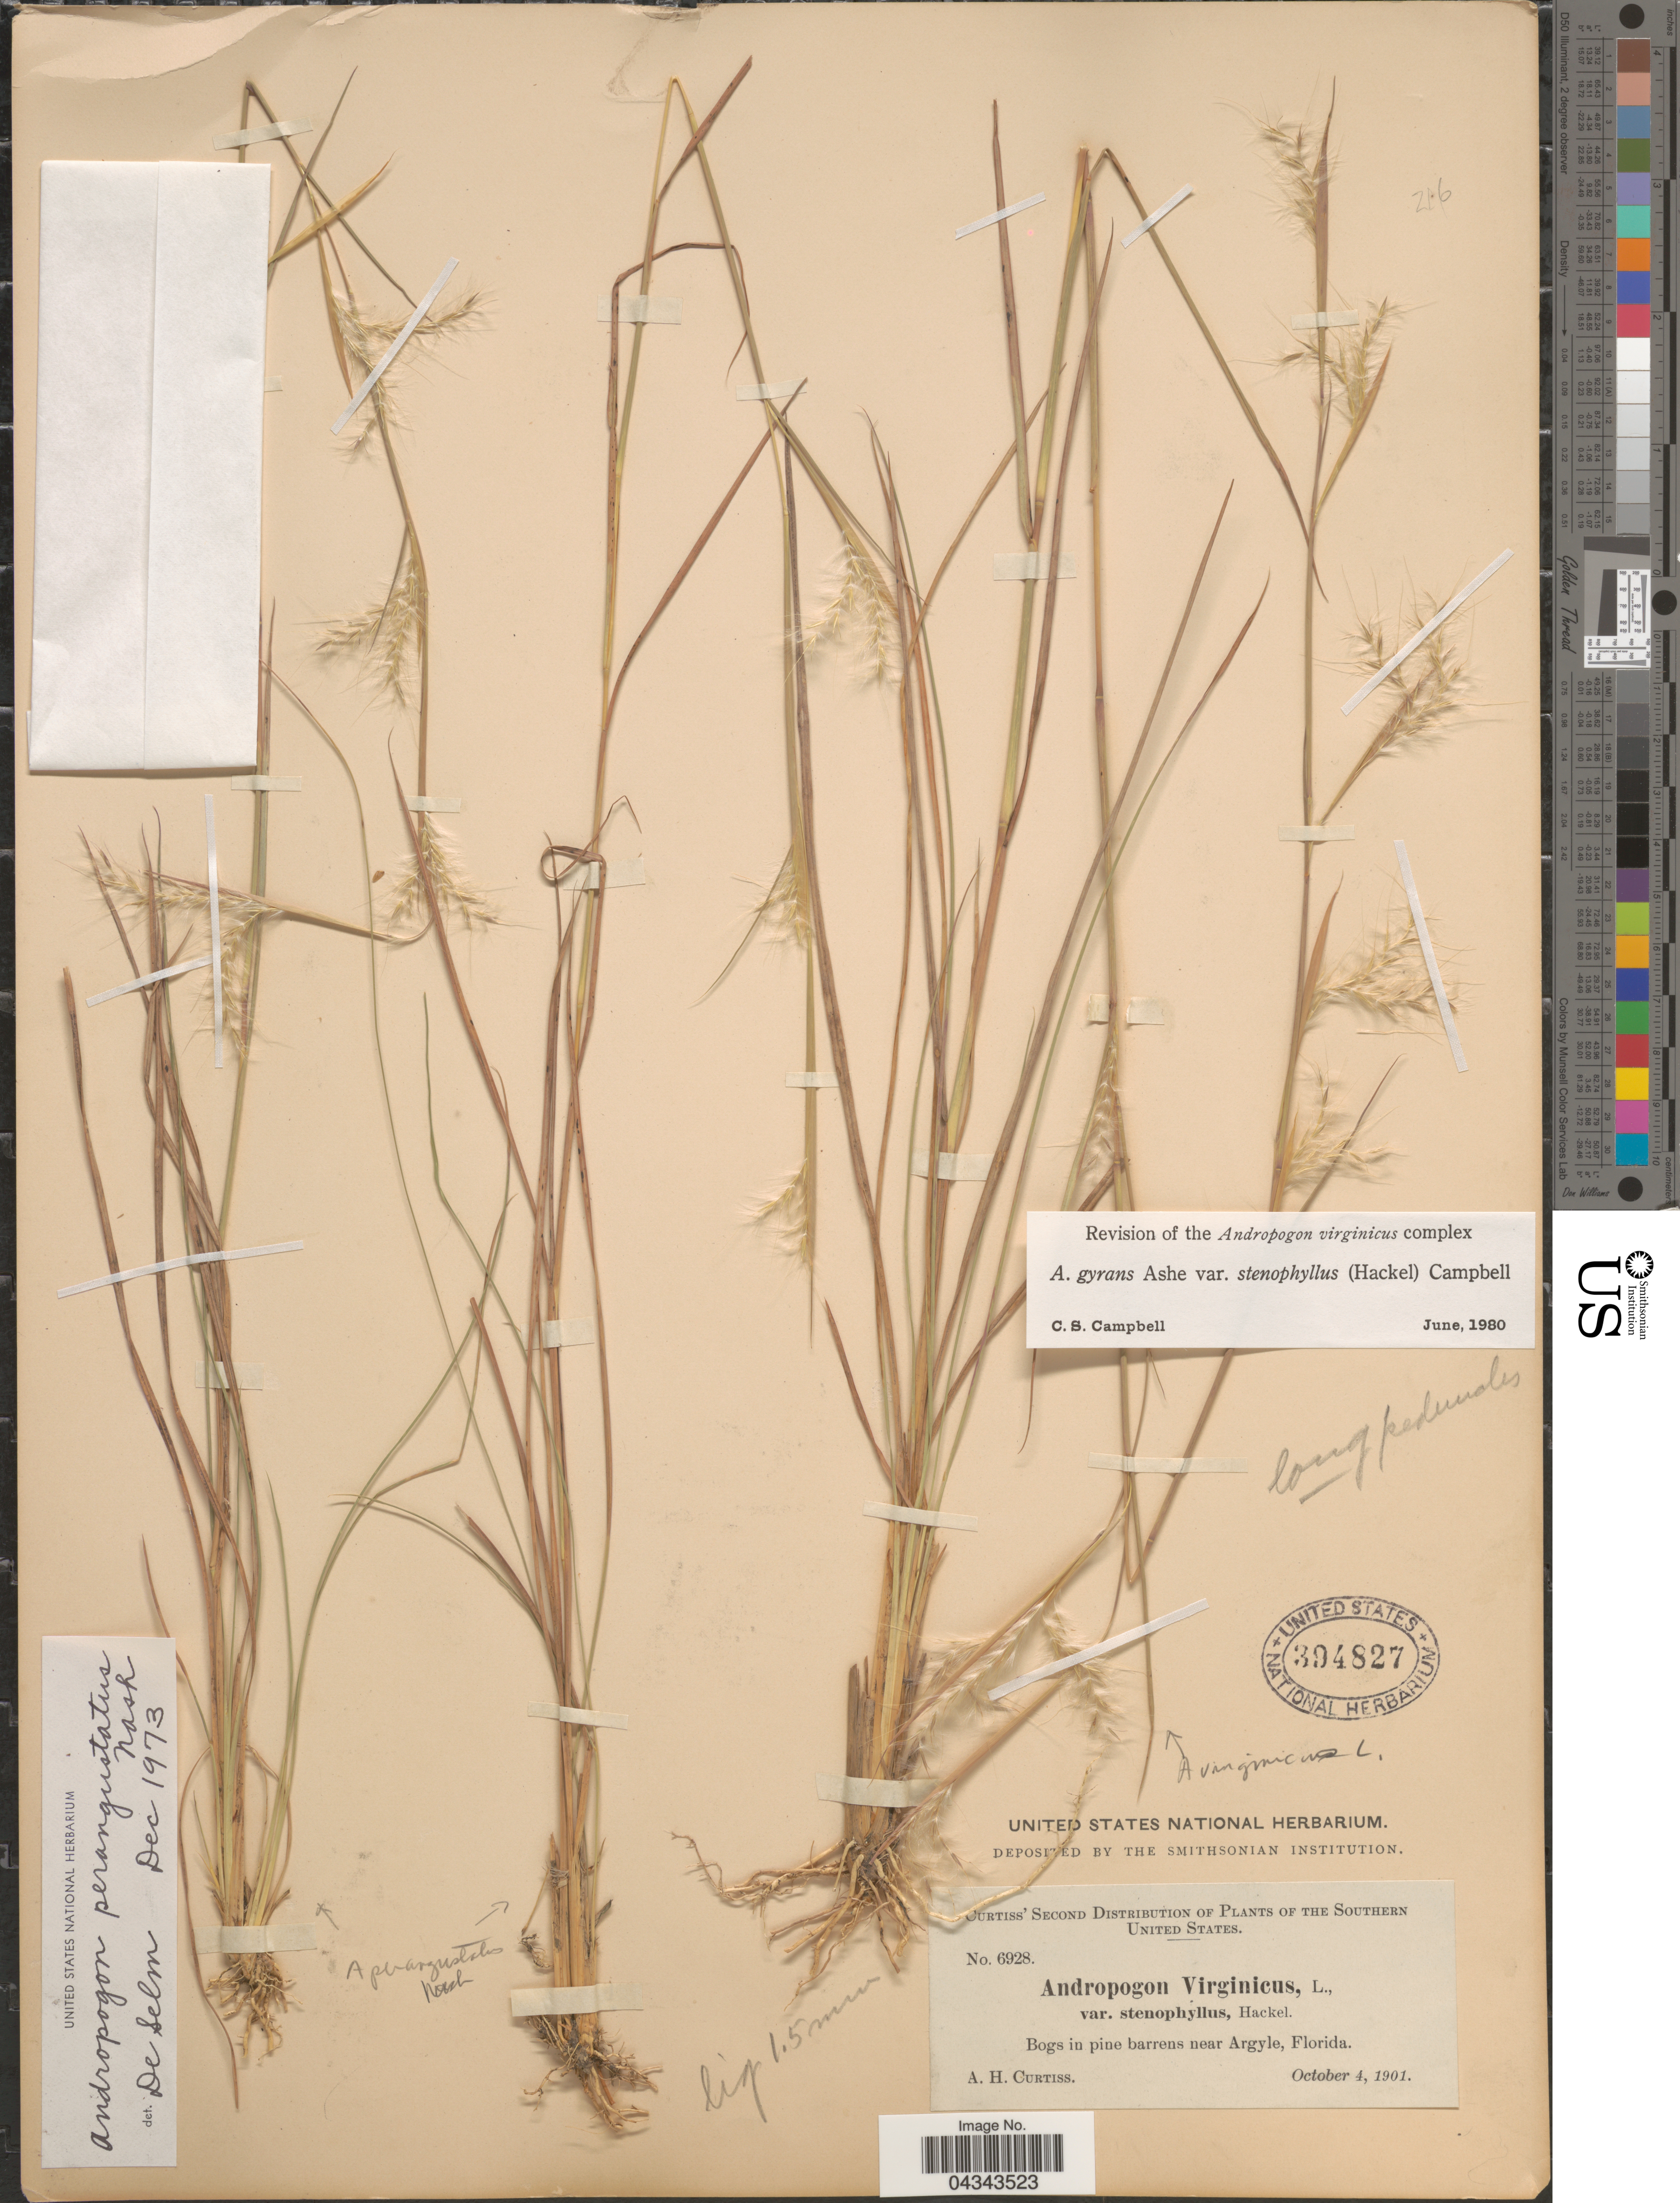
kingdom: Plantae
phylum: Tracheophyta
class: Liliopsida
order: Poales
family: Poaceae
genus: Andropogon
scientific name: Andropogon gyrans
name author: Ashe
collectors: A. H. Curtiss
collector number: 6928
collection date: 1901-10-04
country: United States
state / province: Florida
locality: The Southern United States. Bogs in pine barrens near Argyle.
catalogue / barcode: US 394827